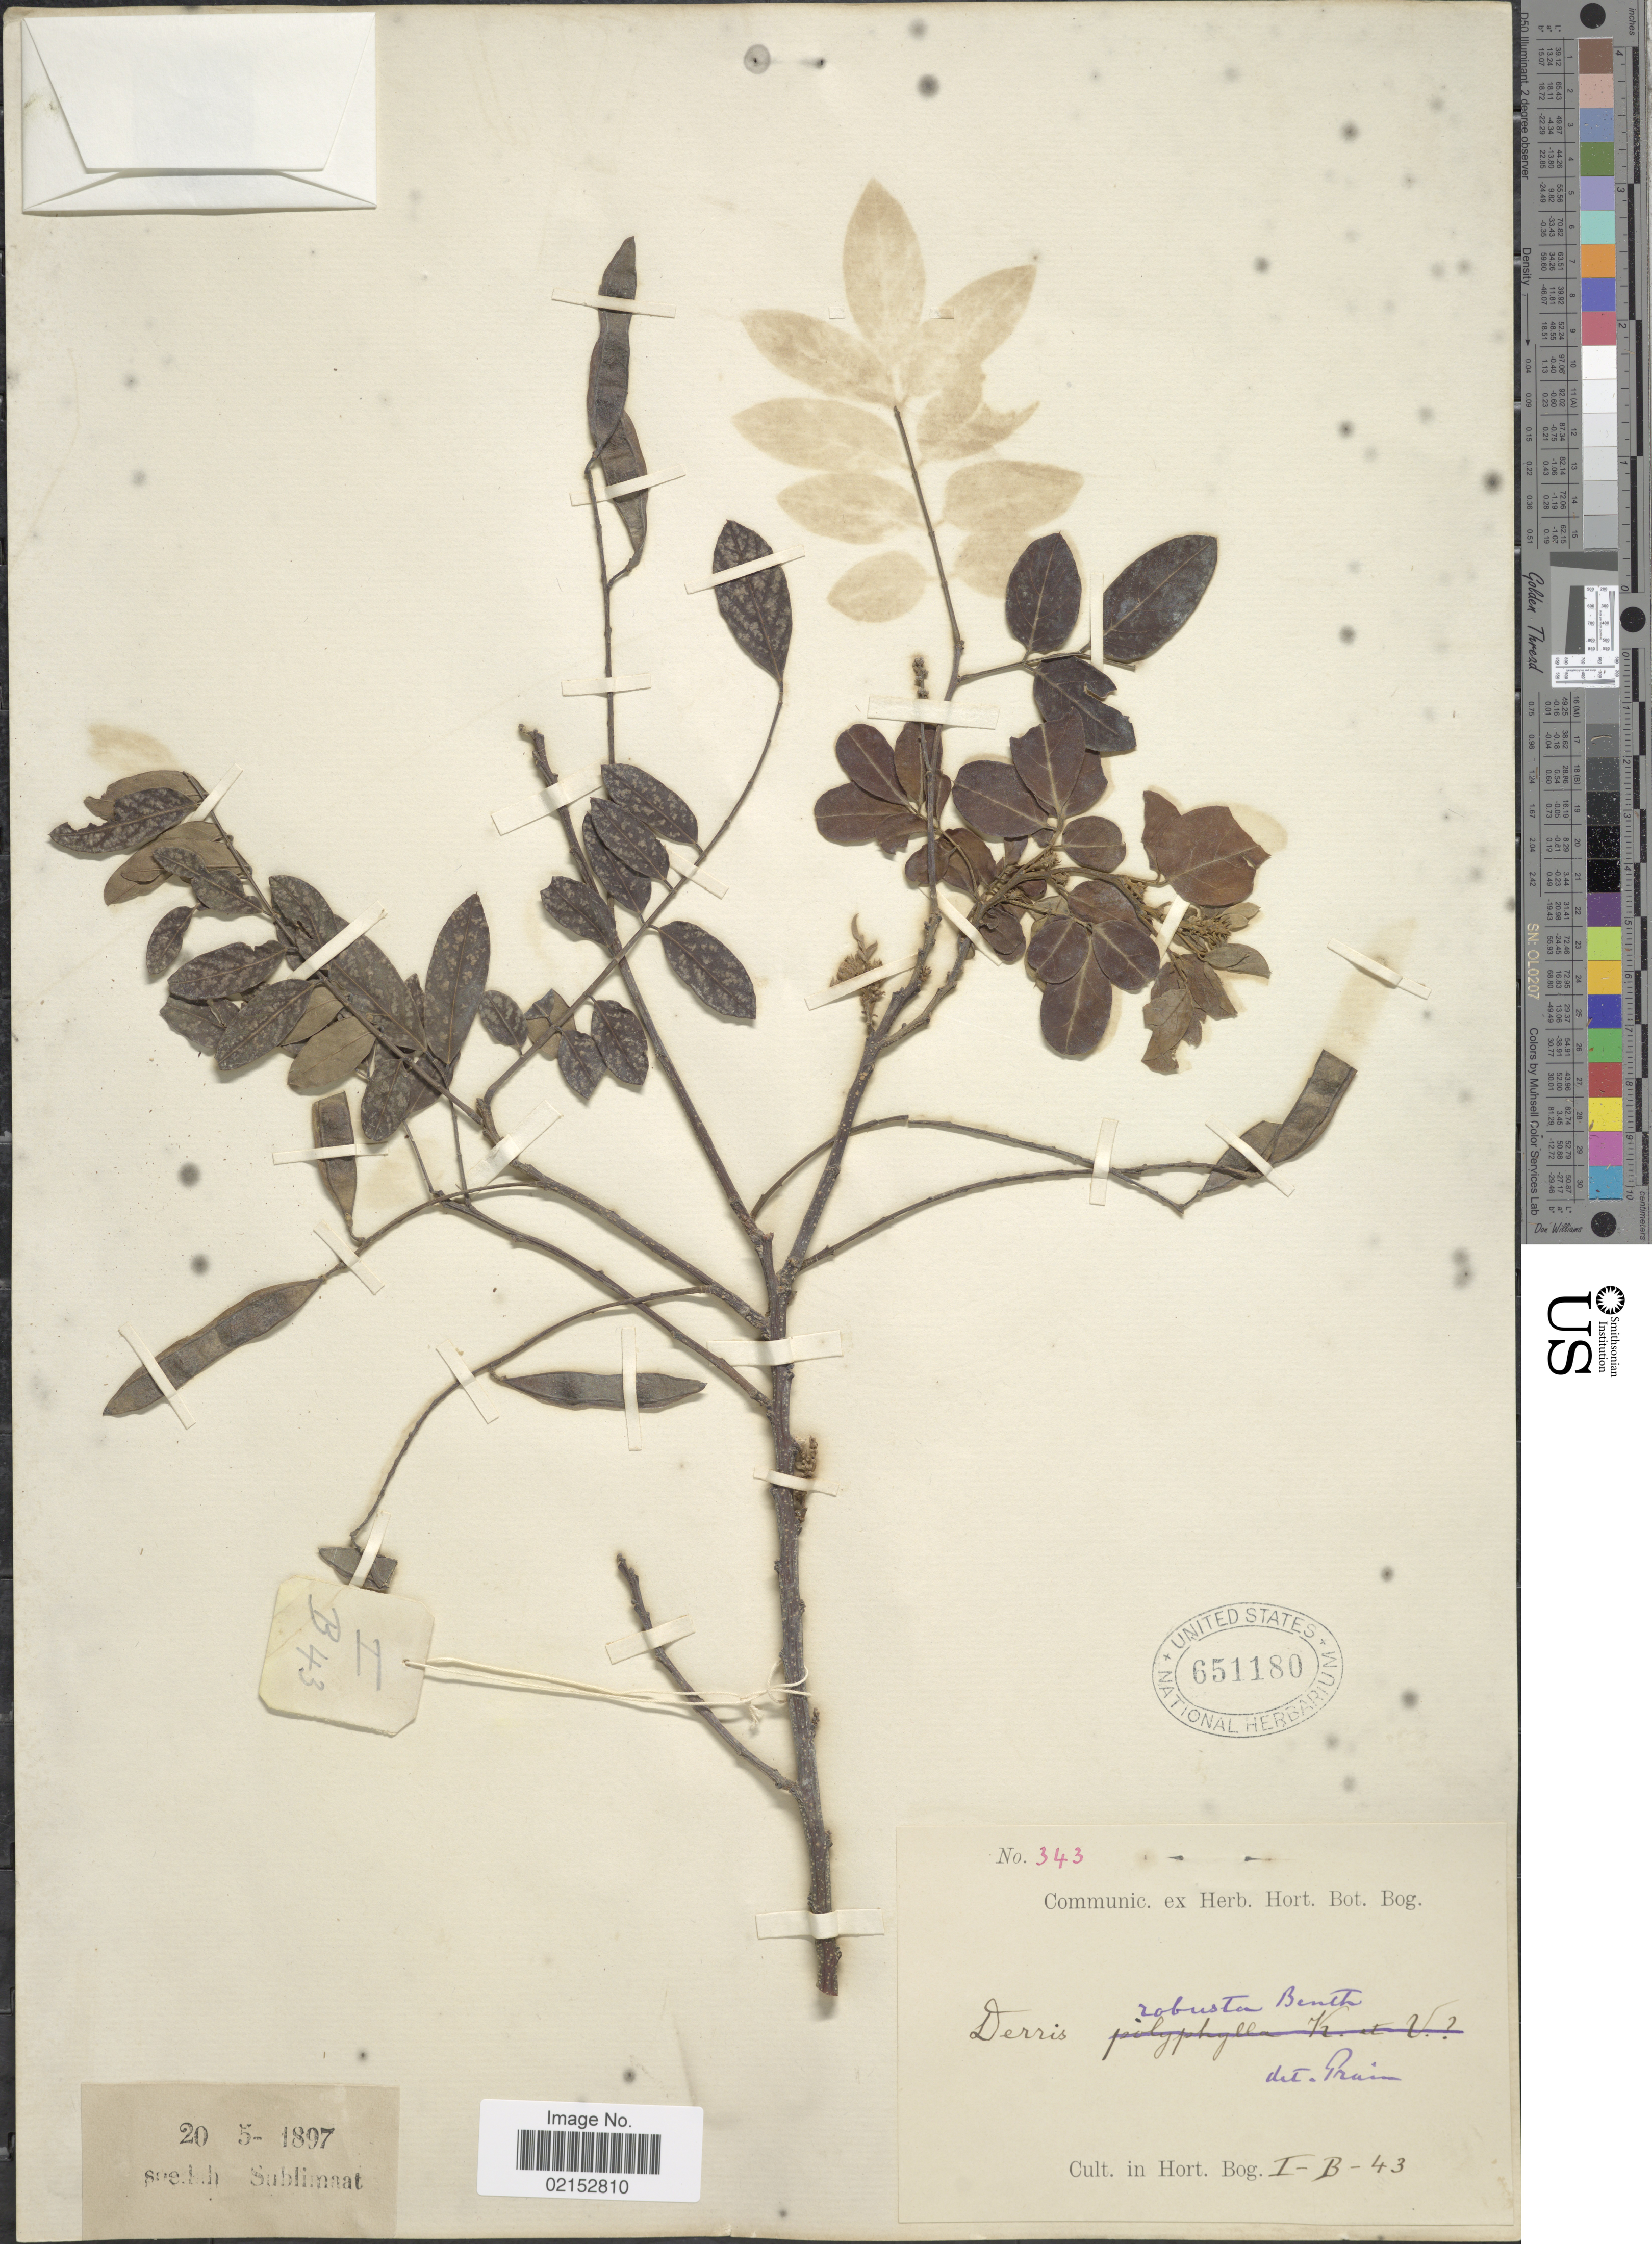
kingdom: Plantae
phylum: Tracheophyta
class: Magnoliopsida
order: Fabales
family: Fabaceae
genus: Brachypterum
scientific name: Brachypterum robustum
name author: (Roxb. ex DC.) Adema & Sirich.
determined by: Strong, Mark T., (BOT), Smithsonian Institution - National Museum of Natural History (UNITED STATES)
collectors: ex herb. Hort. Bot. Bog.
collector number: IB43/343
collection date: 1897-05-20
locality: Hort. Bog.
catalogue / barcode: US 651180